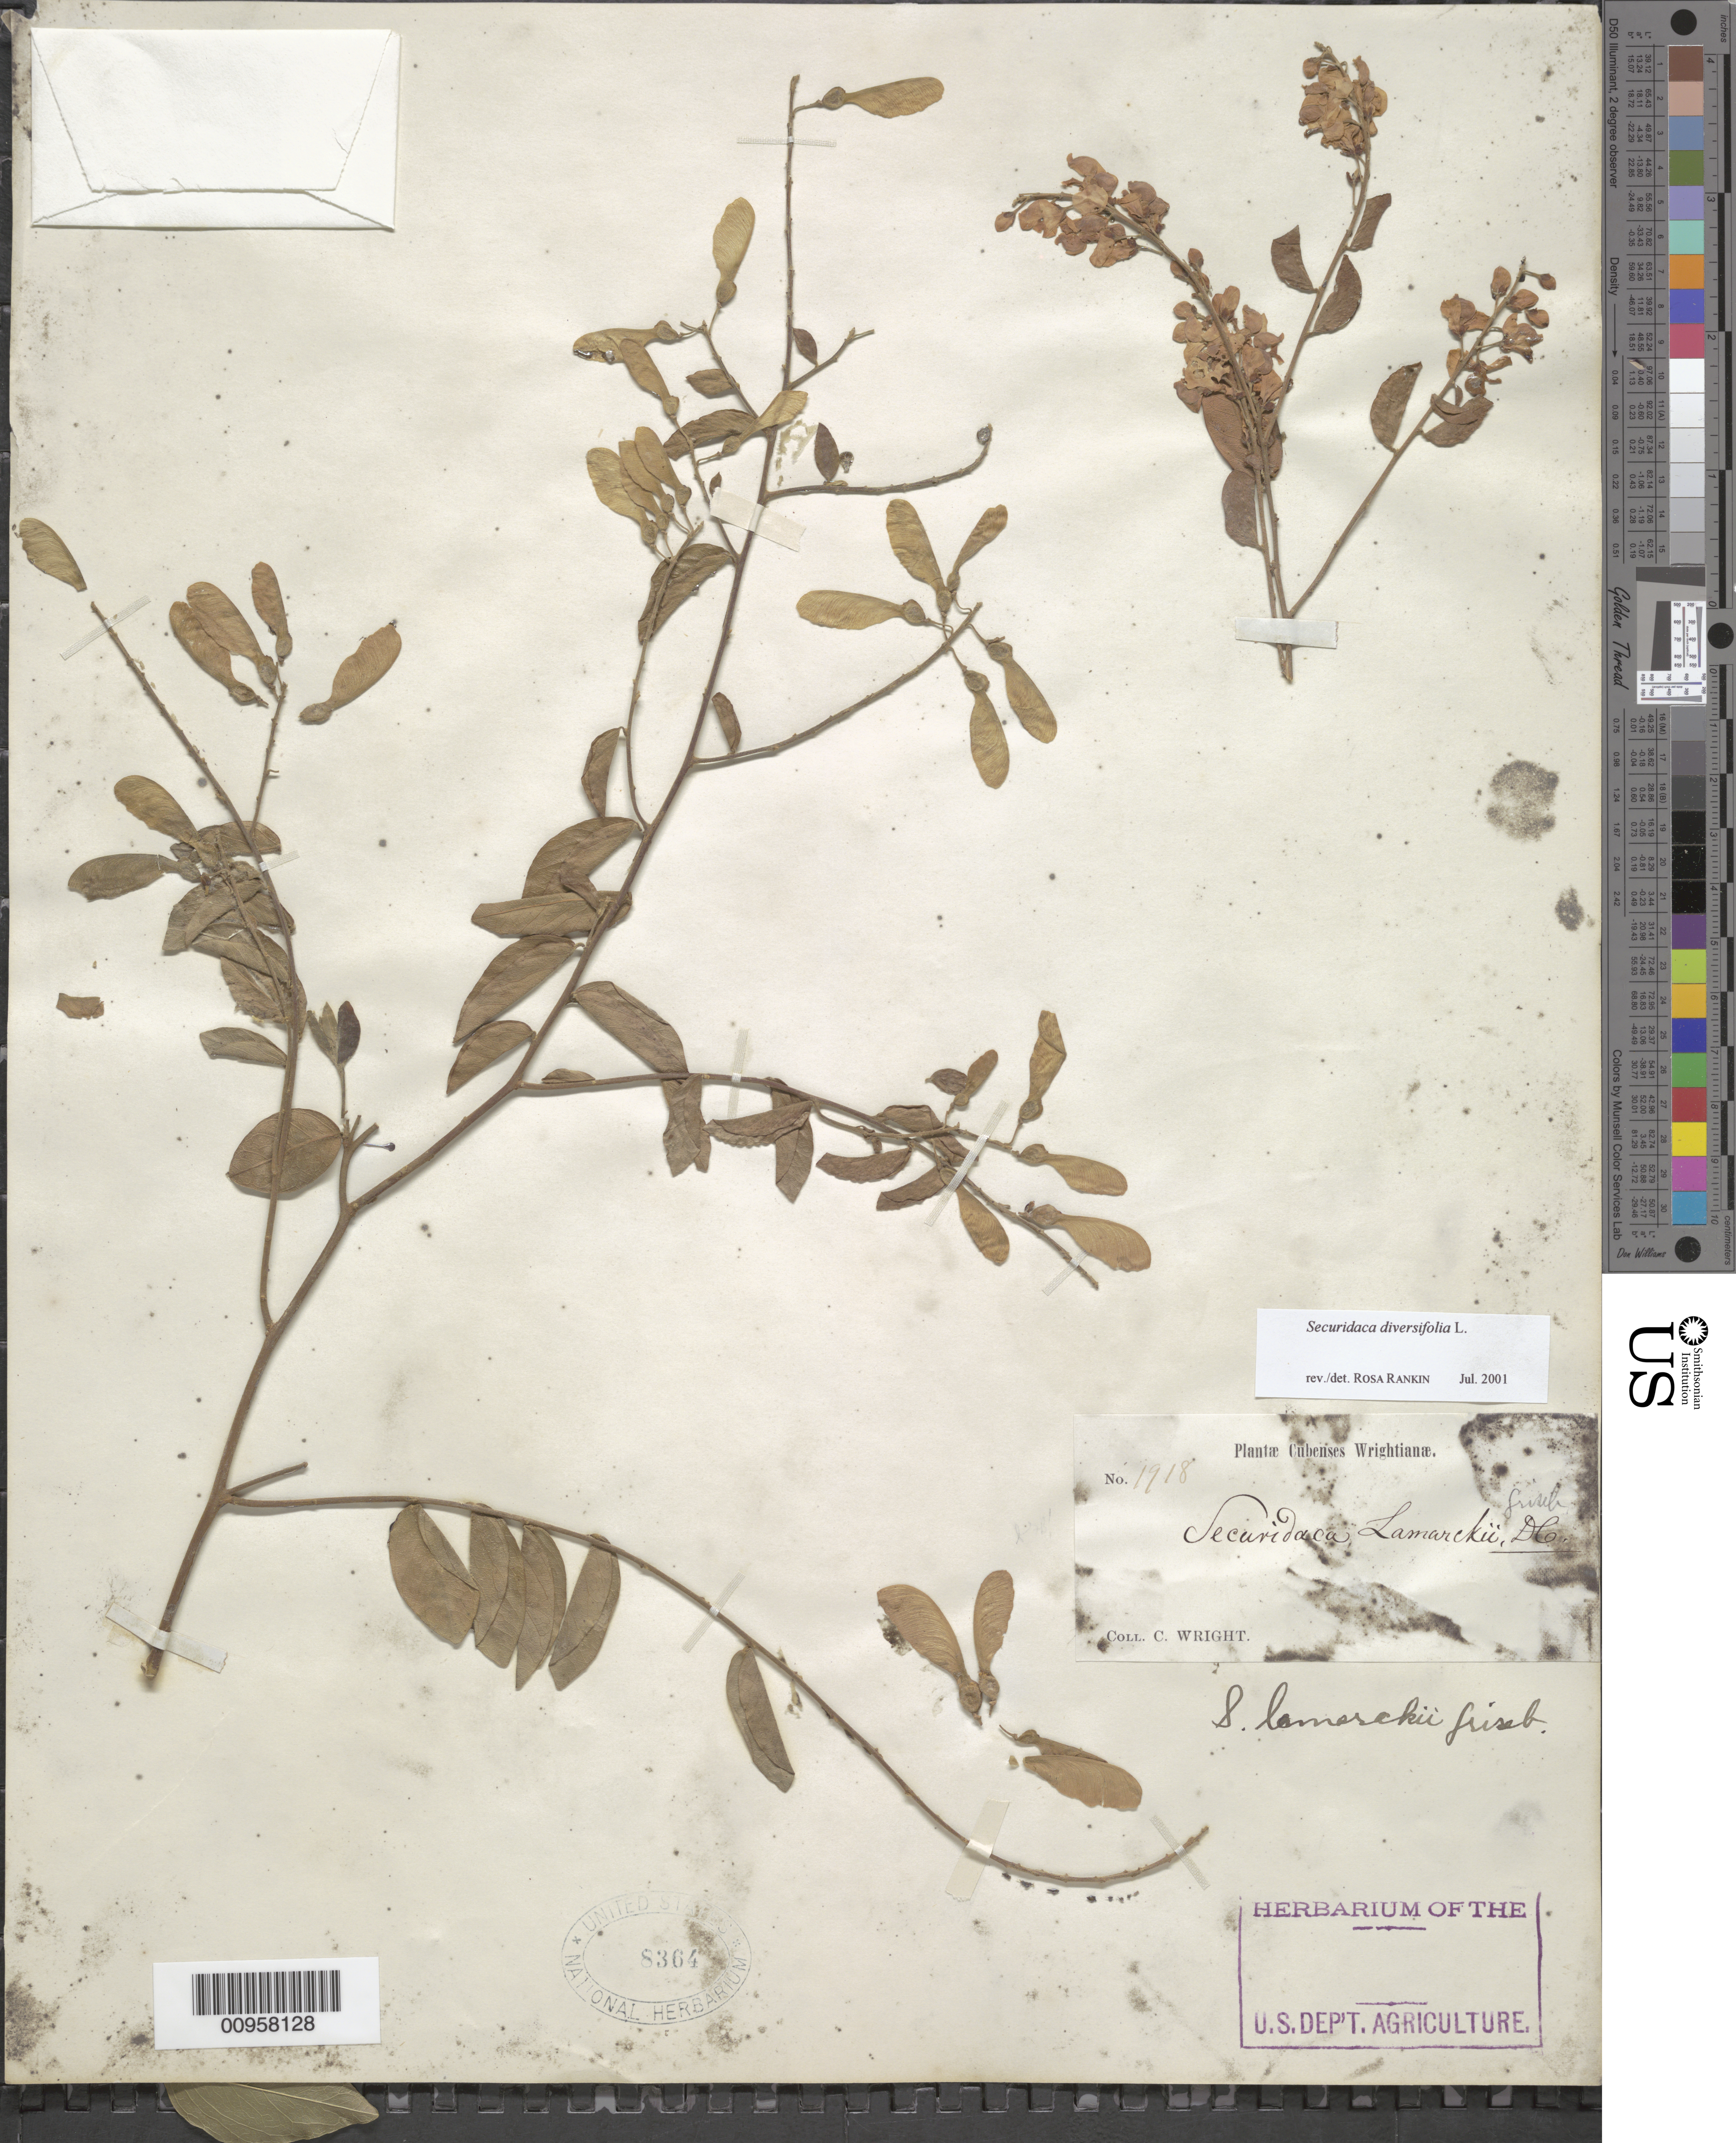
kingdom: Plantae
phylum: Tracheophyta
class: Magnoliopsida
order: Fabales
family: Polygalaceae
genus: Securidaca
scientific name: Securidaca diversifolia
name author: (L.) S.F. Blake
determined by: Rankin Rodriguez, Rosa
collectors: C. Wright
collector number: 1918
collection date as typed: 1865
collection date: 1865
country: Cuba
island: Cuba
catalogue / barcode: US 8364